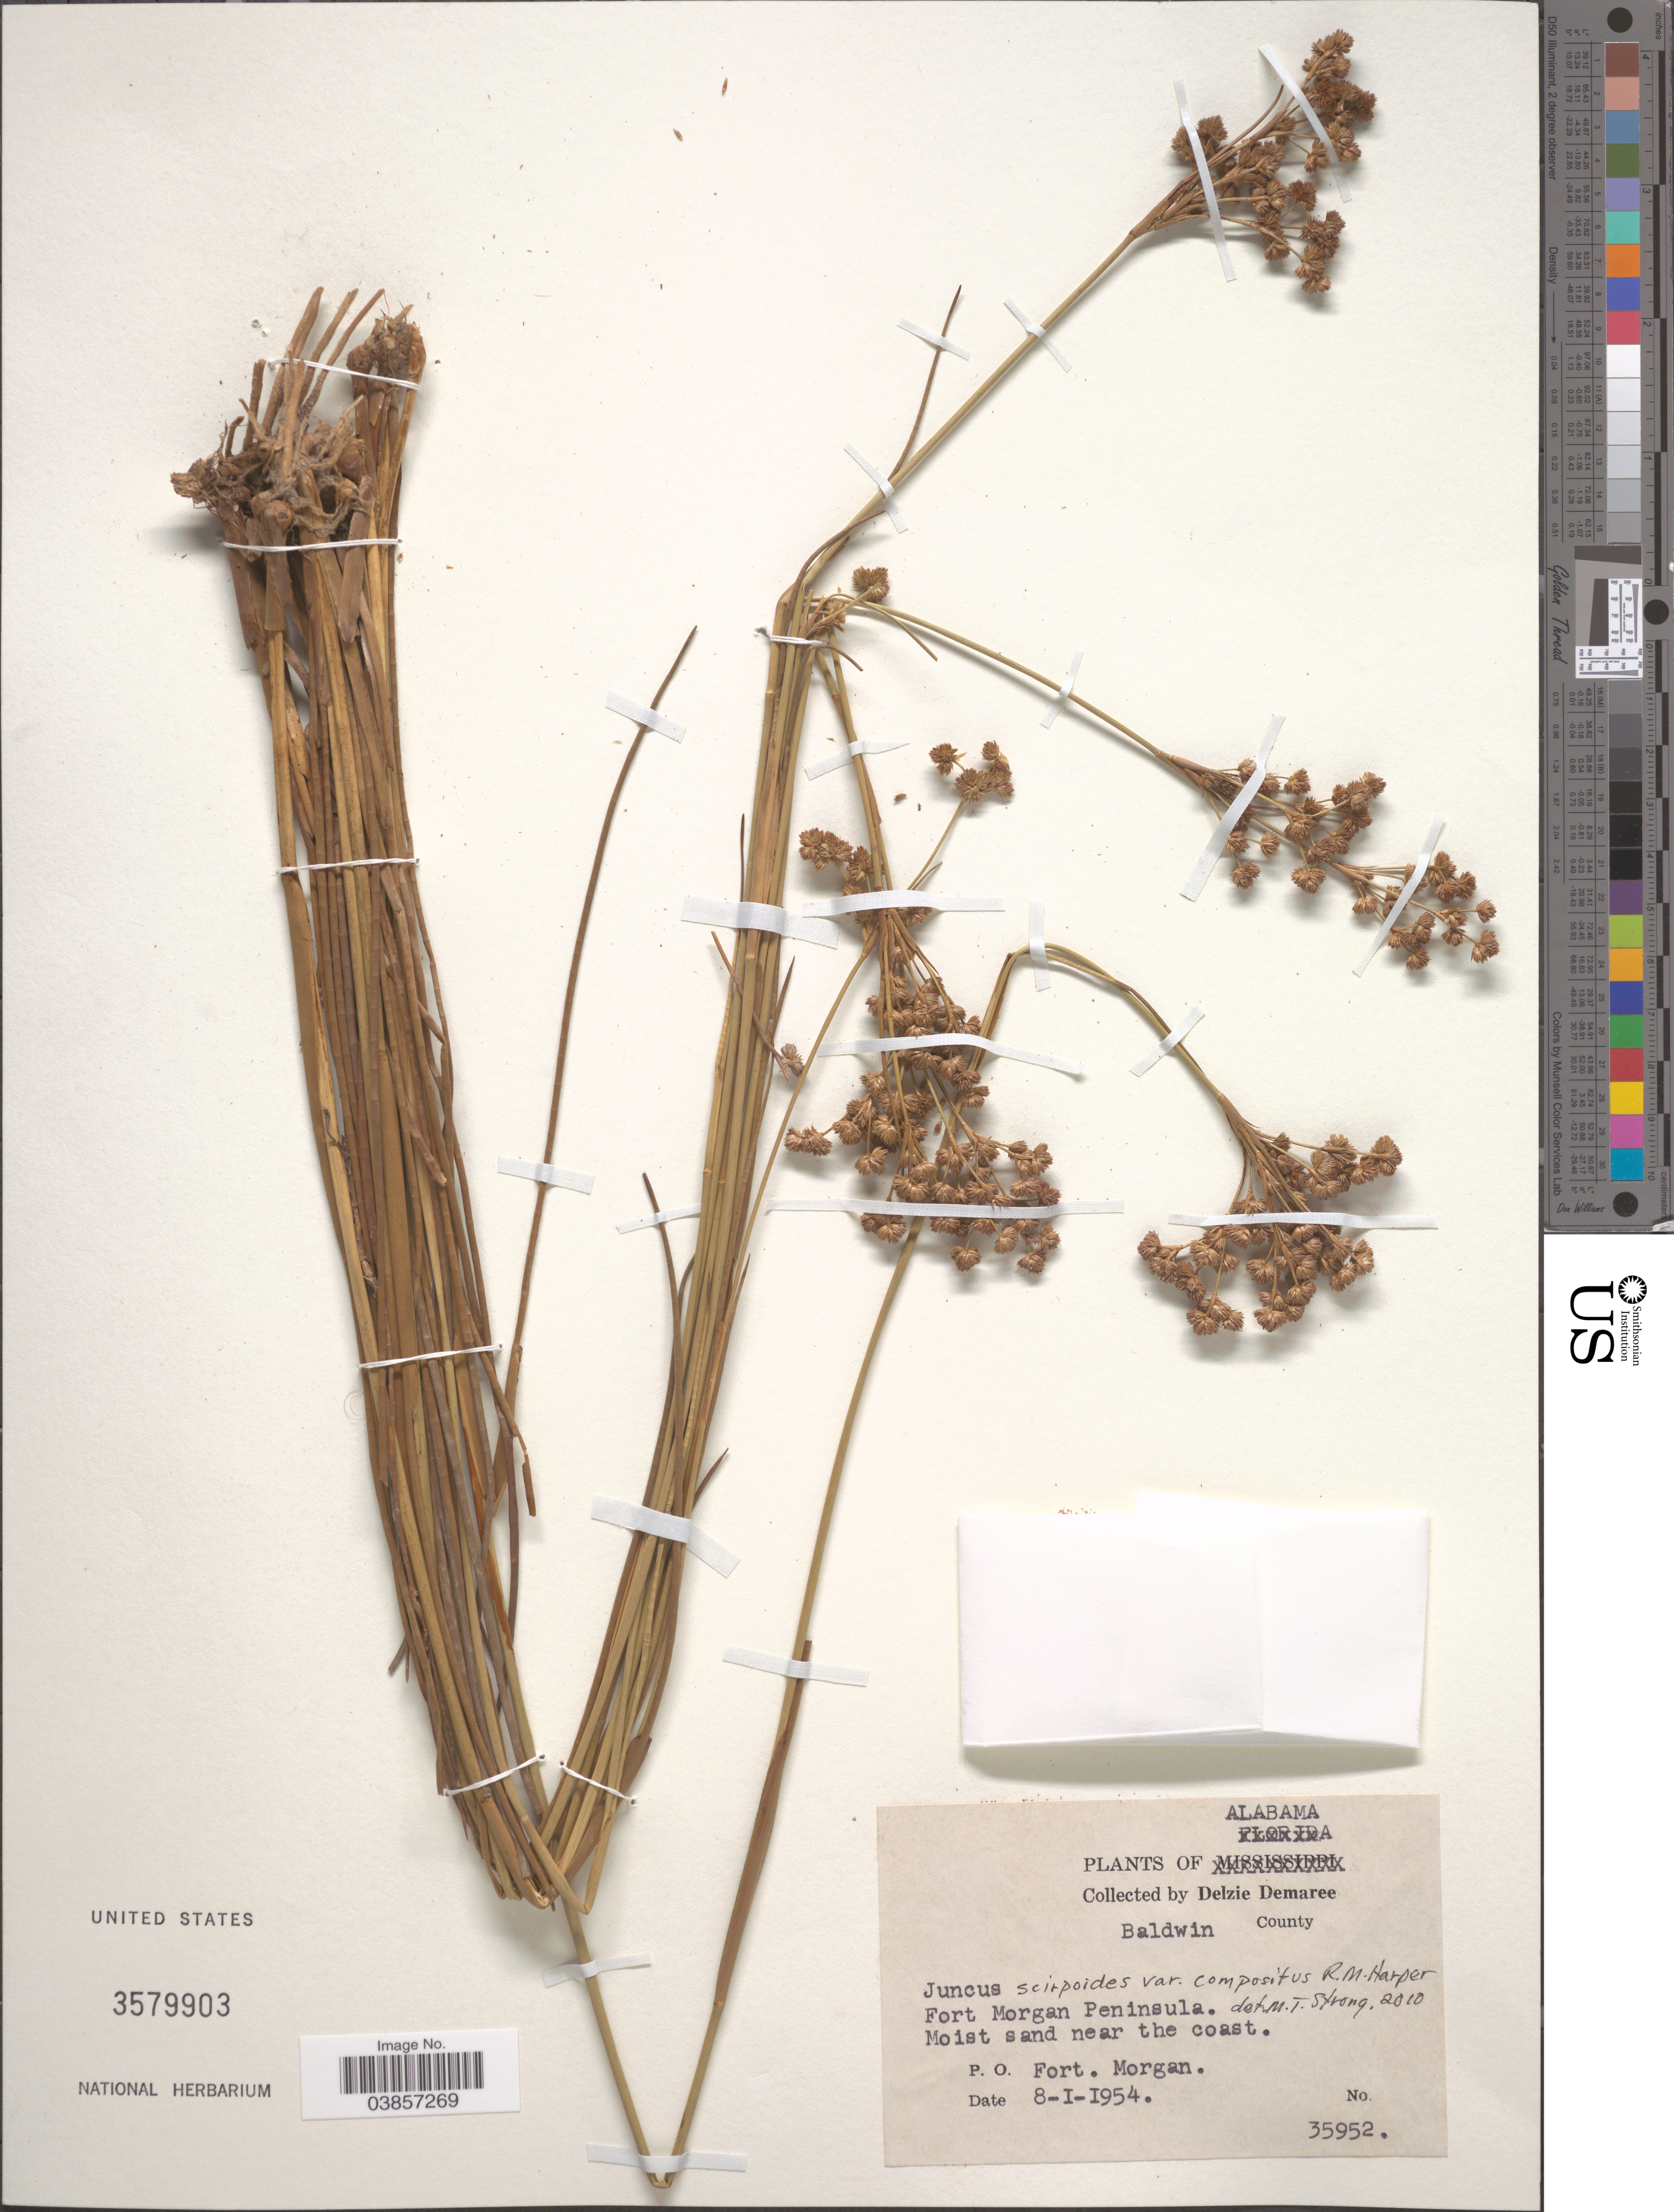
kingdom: Plantae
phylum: Tracheophyta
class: Liliopsida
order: Poales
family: Juncaceae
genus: Juncus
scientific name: Juncus scirpoides var. compositus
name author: R.M. Harper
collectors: D. Demaree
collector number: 35952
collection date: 1954-01-08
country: United States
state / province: Alabama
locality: Baldwin County. Fort Morgan Peninsula. P.O. Fort. Morgan.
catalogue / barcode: US 3579903